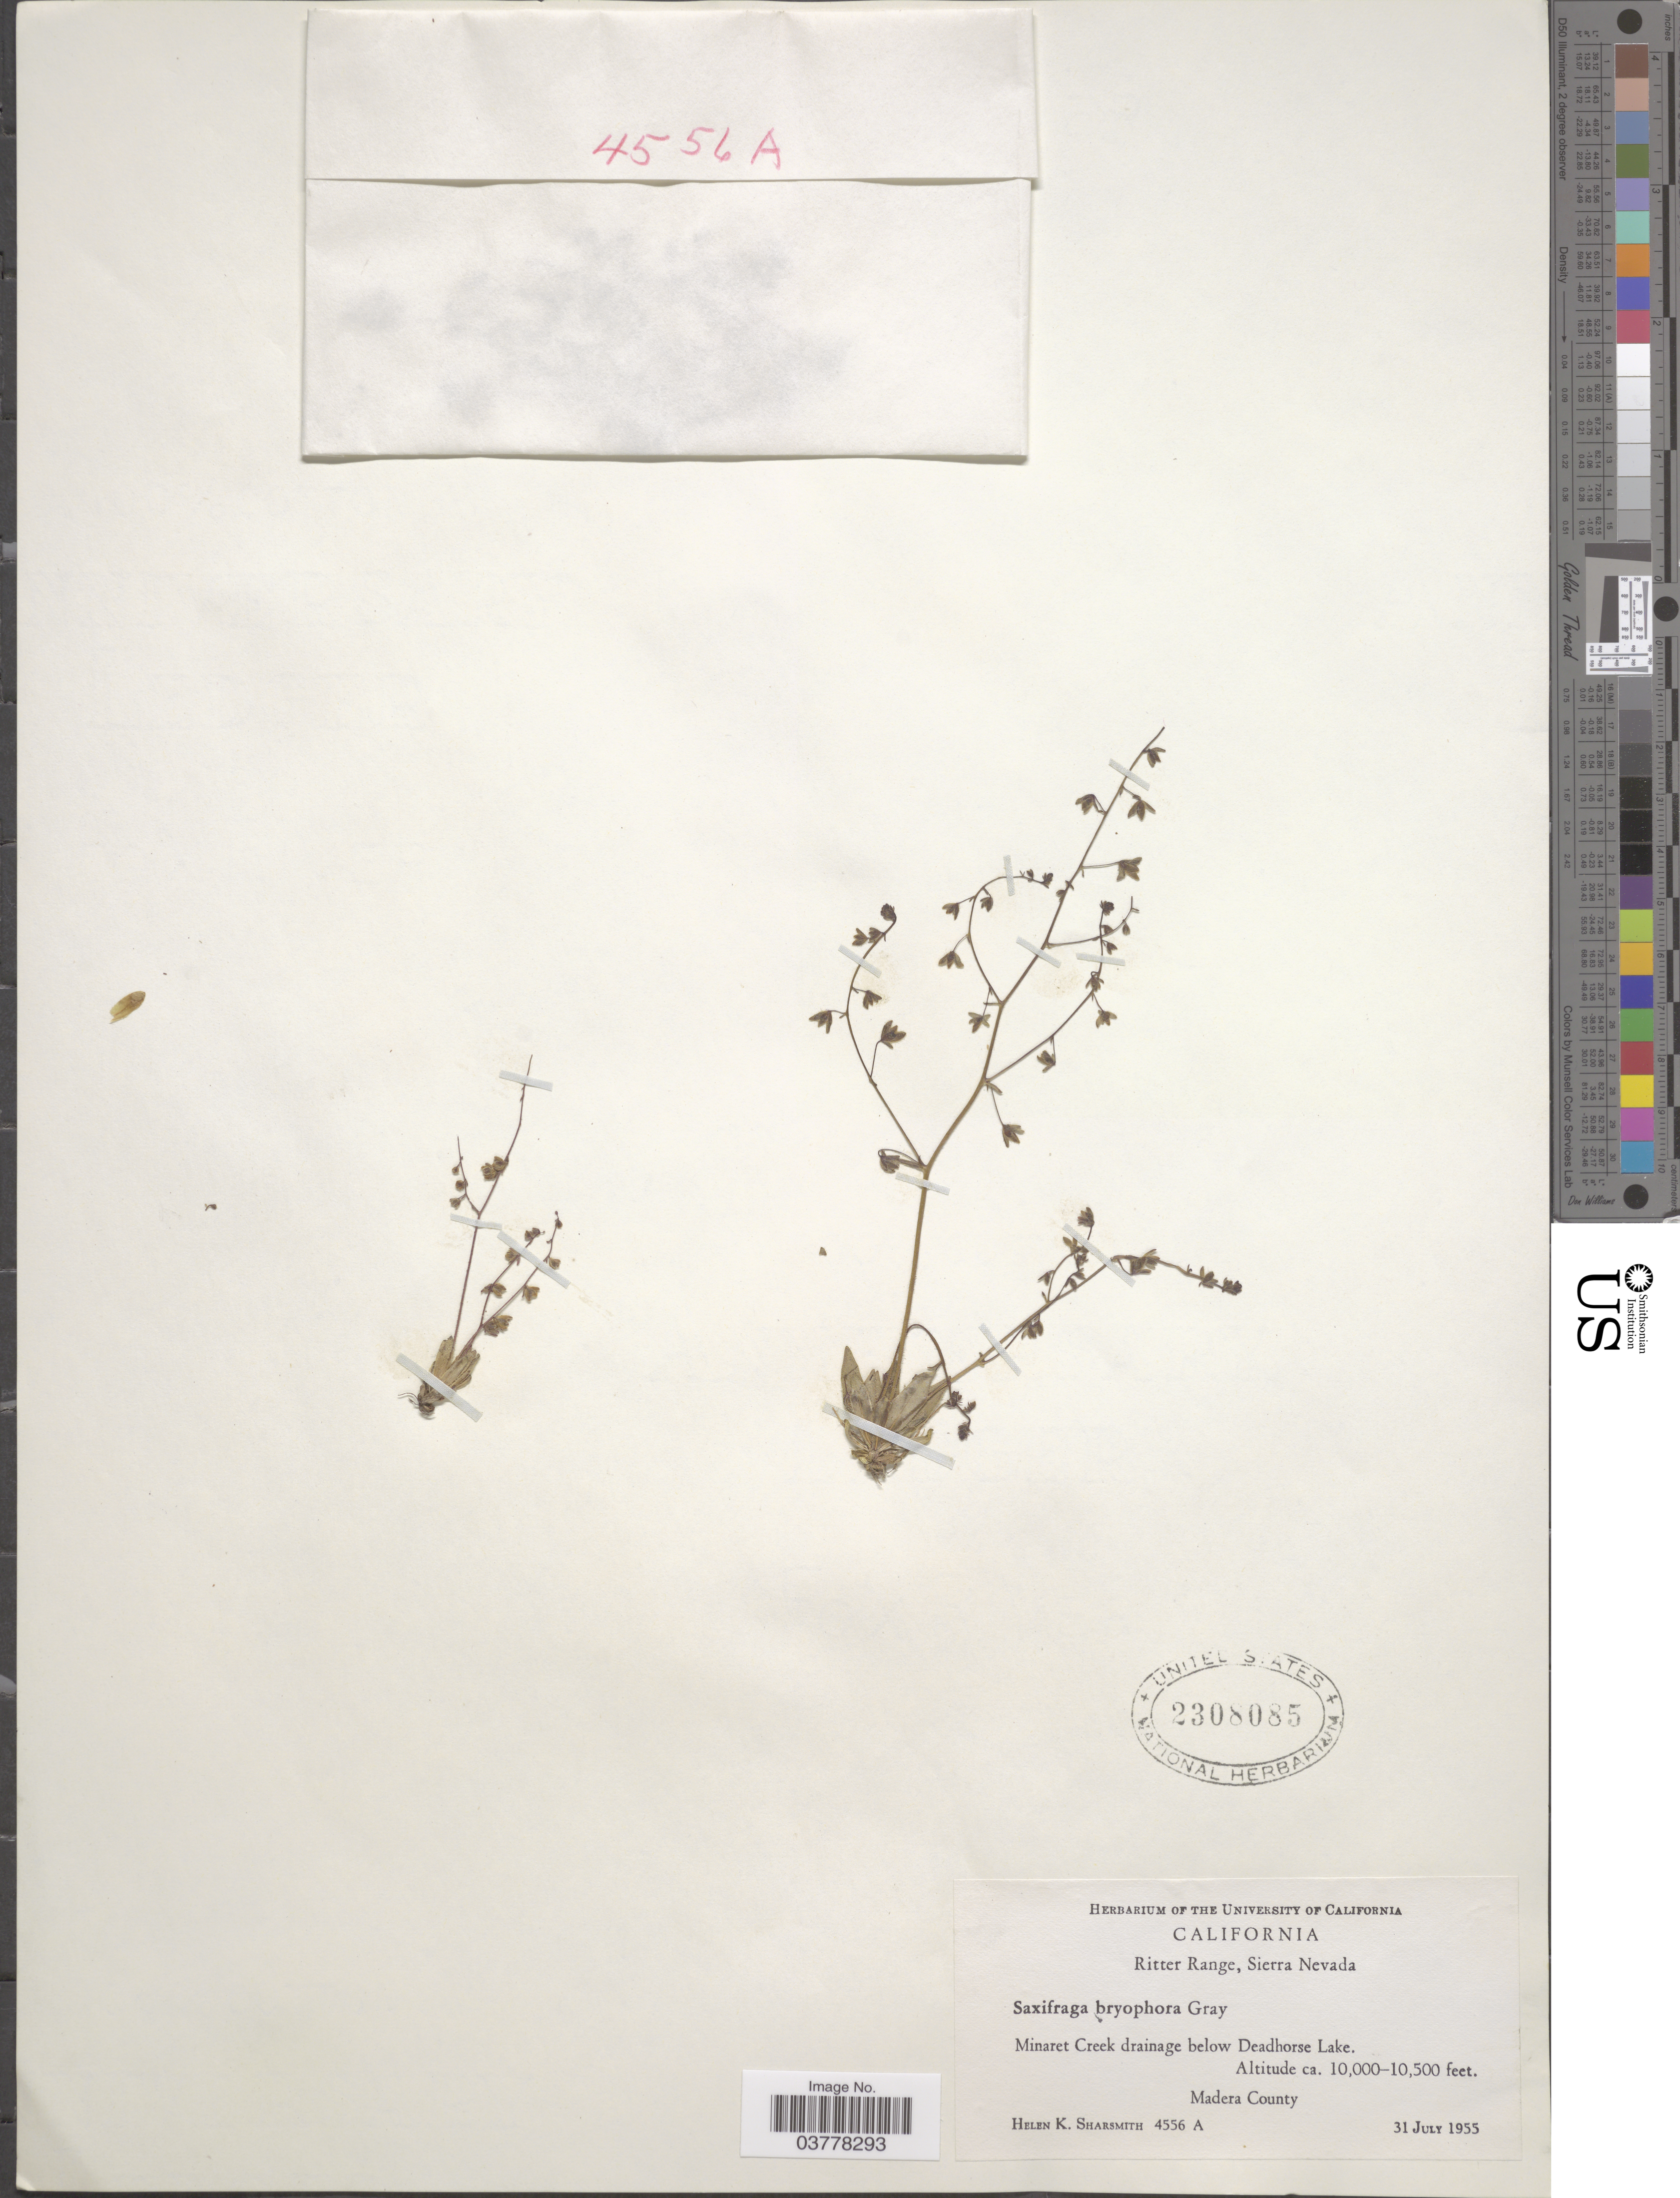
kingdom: Plantae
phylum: Tracheophyta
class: Magnoliopsida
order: Saxifragales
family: Saxifragaceae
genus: Micranthes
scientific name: Micranthes bryophora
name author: (A. Gray) Brouillet & Gornall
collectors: H. Sharsmith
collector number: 4556A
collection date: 1955-07-31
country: United States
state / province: California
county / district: Madera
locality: Ritter Range, Sierra Nevada. Minaret Creek drainage below Deadhorse Lake. Madera County.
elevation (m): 3048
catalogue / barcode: US 2308085